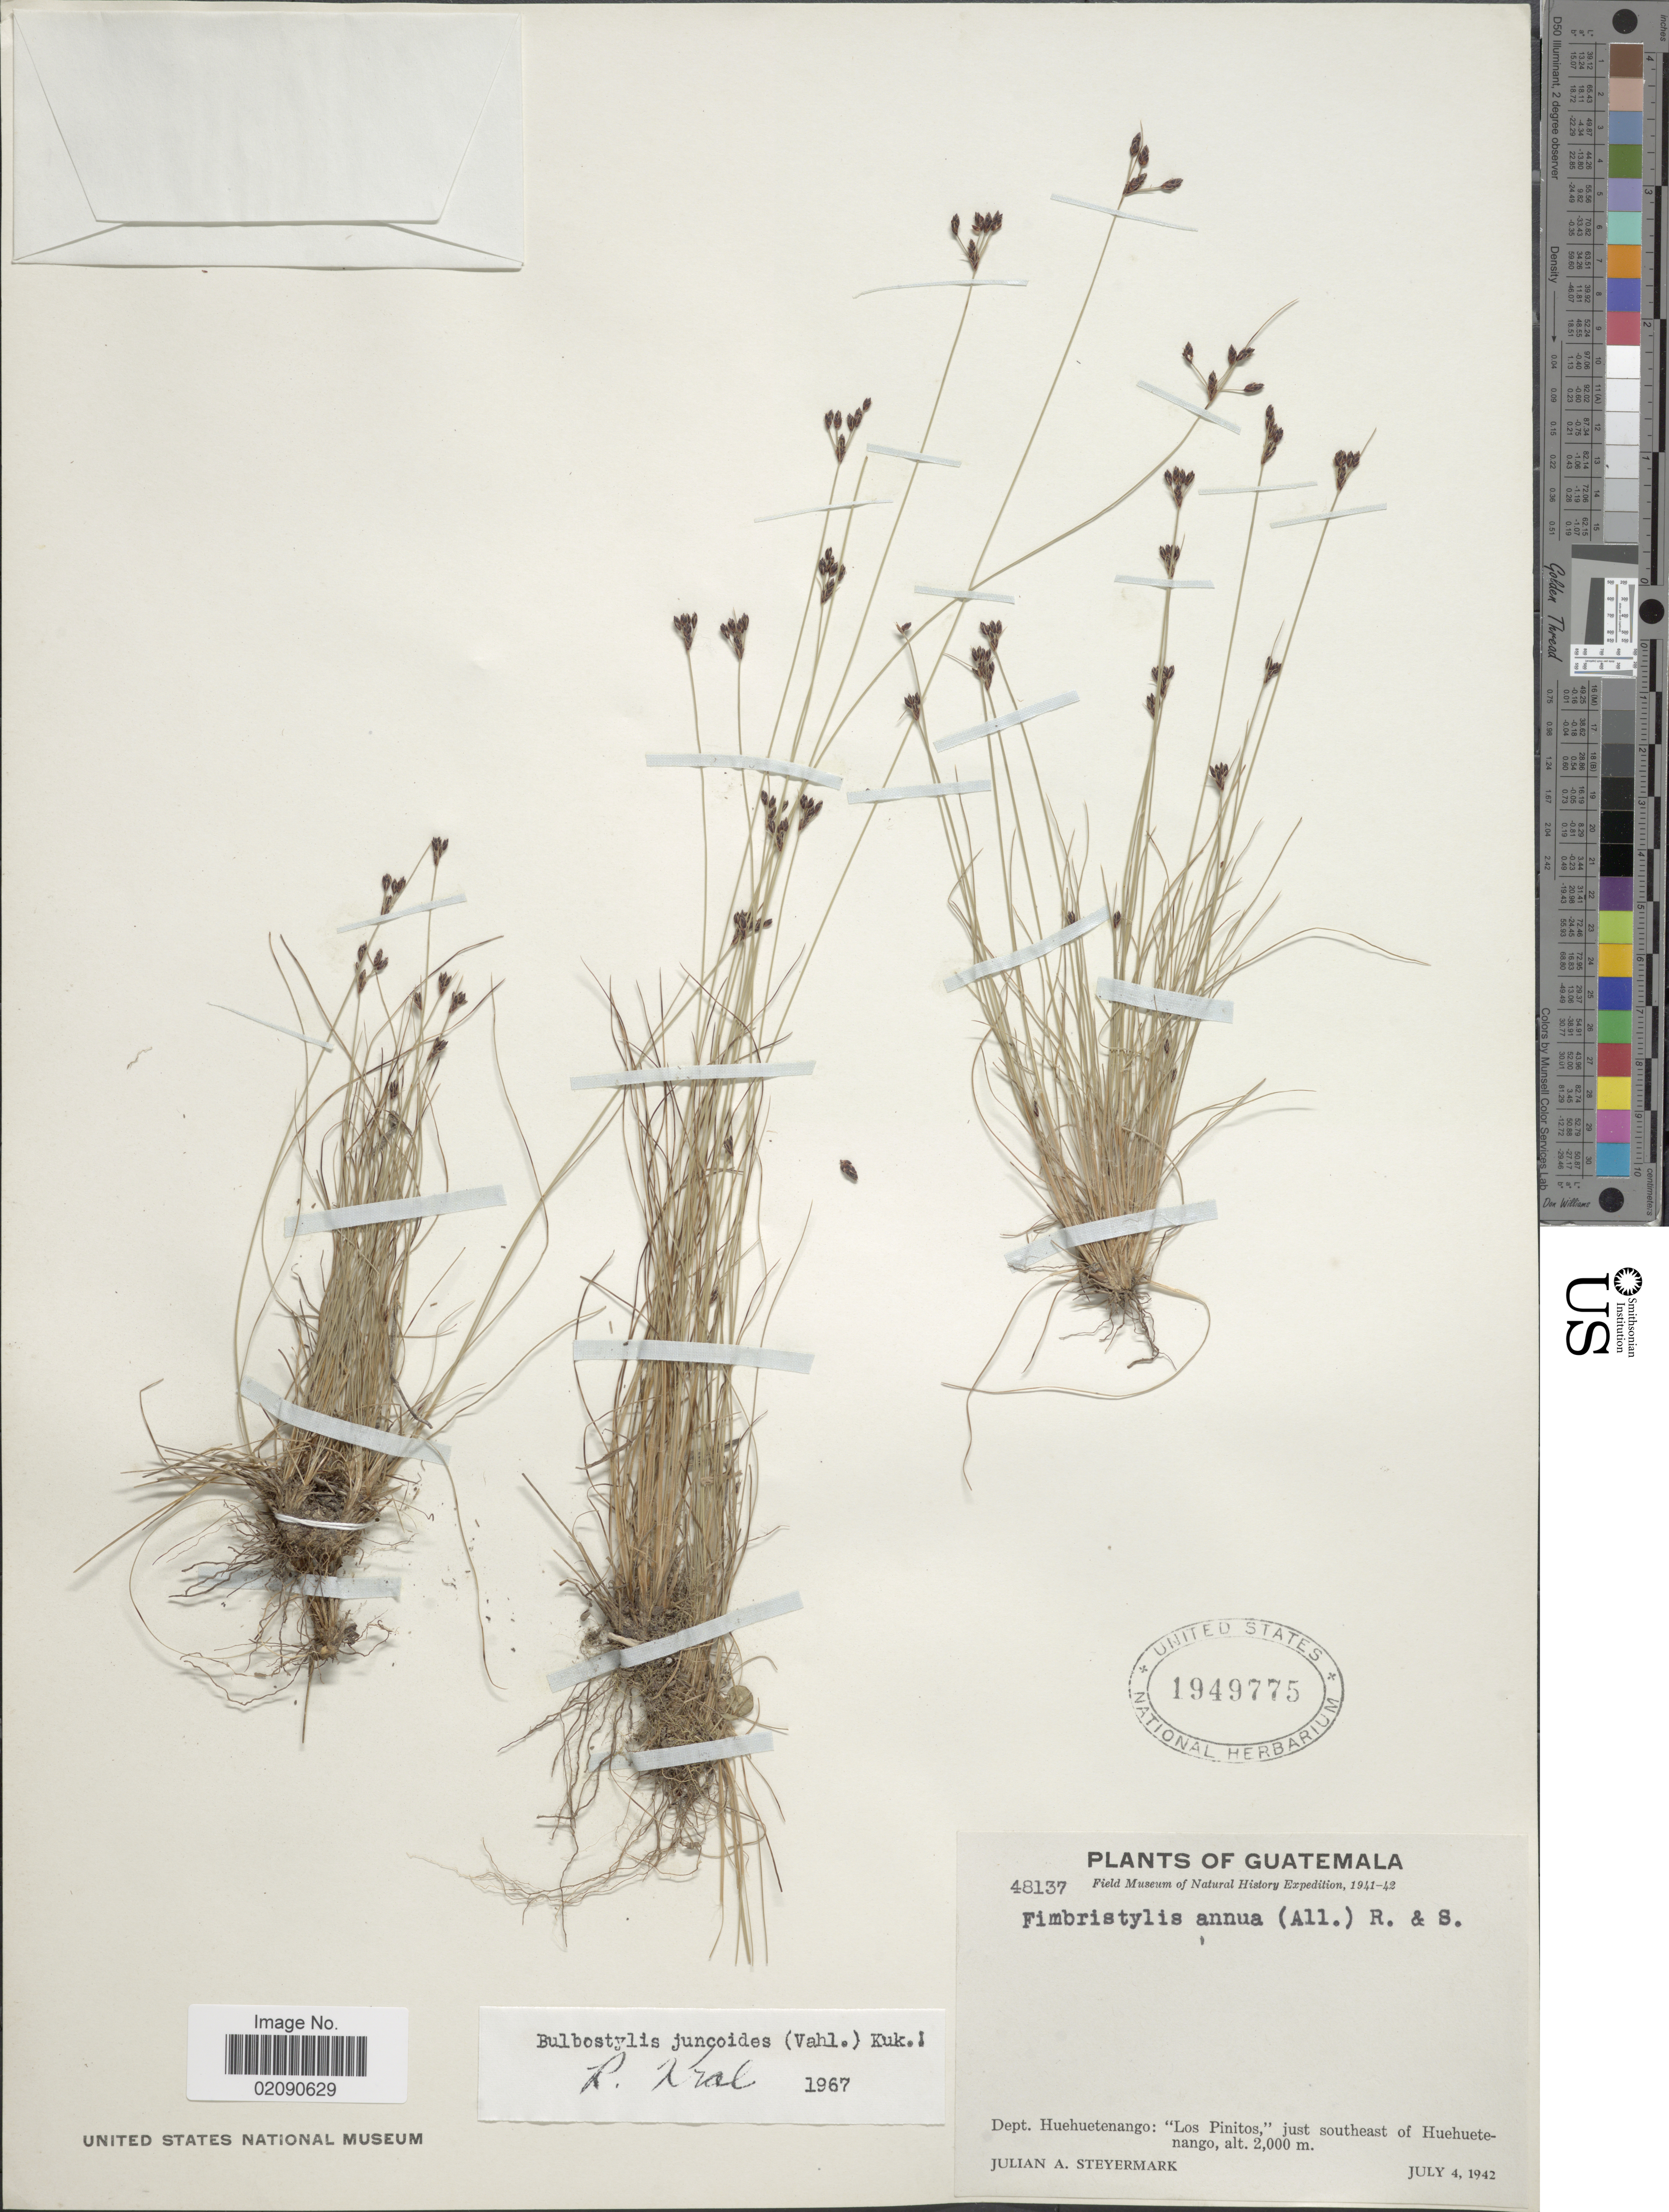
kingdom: Plantae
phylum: Tracheophyta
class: Liliopsida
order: Poales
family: Cyperaceae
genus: Bulbostylis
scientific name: Bulbostylis juncoides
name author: (Vahl) Kük. ex Herter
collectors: J. Steyermark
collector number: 48137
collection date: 1942-07-04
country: Guatemala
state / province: Huehuetenango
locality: Dept. Huehuetenango: "Los Pinitos", just southeast of Huehuetenango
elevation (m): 2000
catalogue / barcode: US 1949775